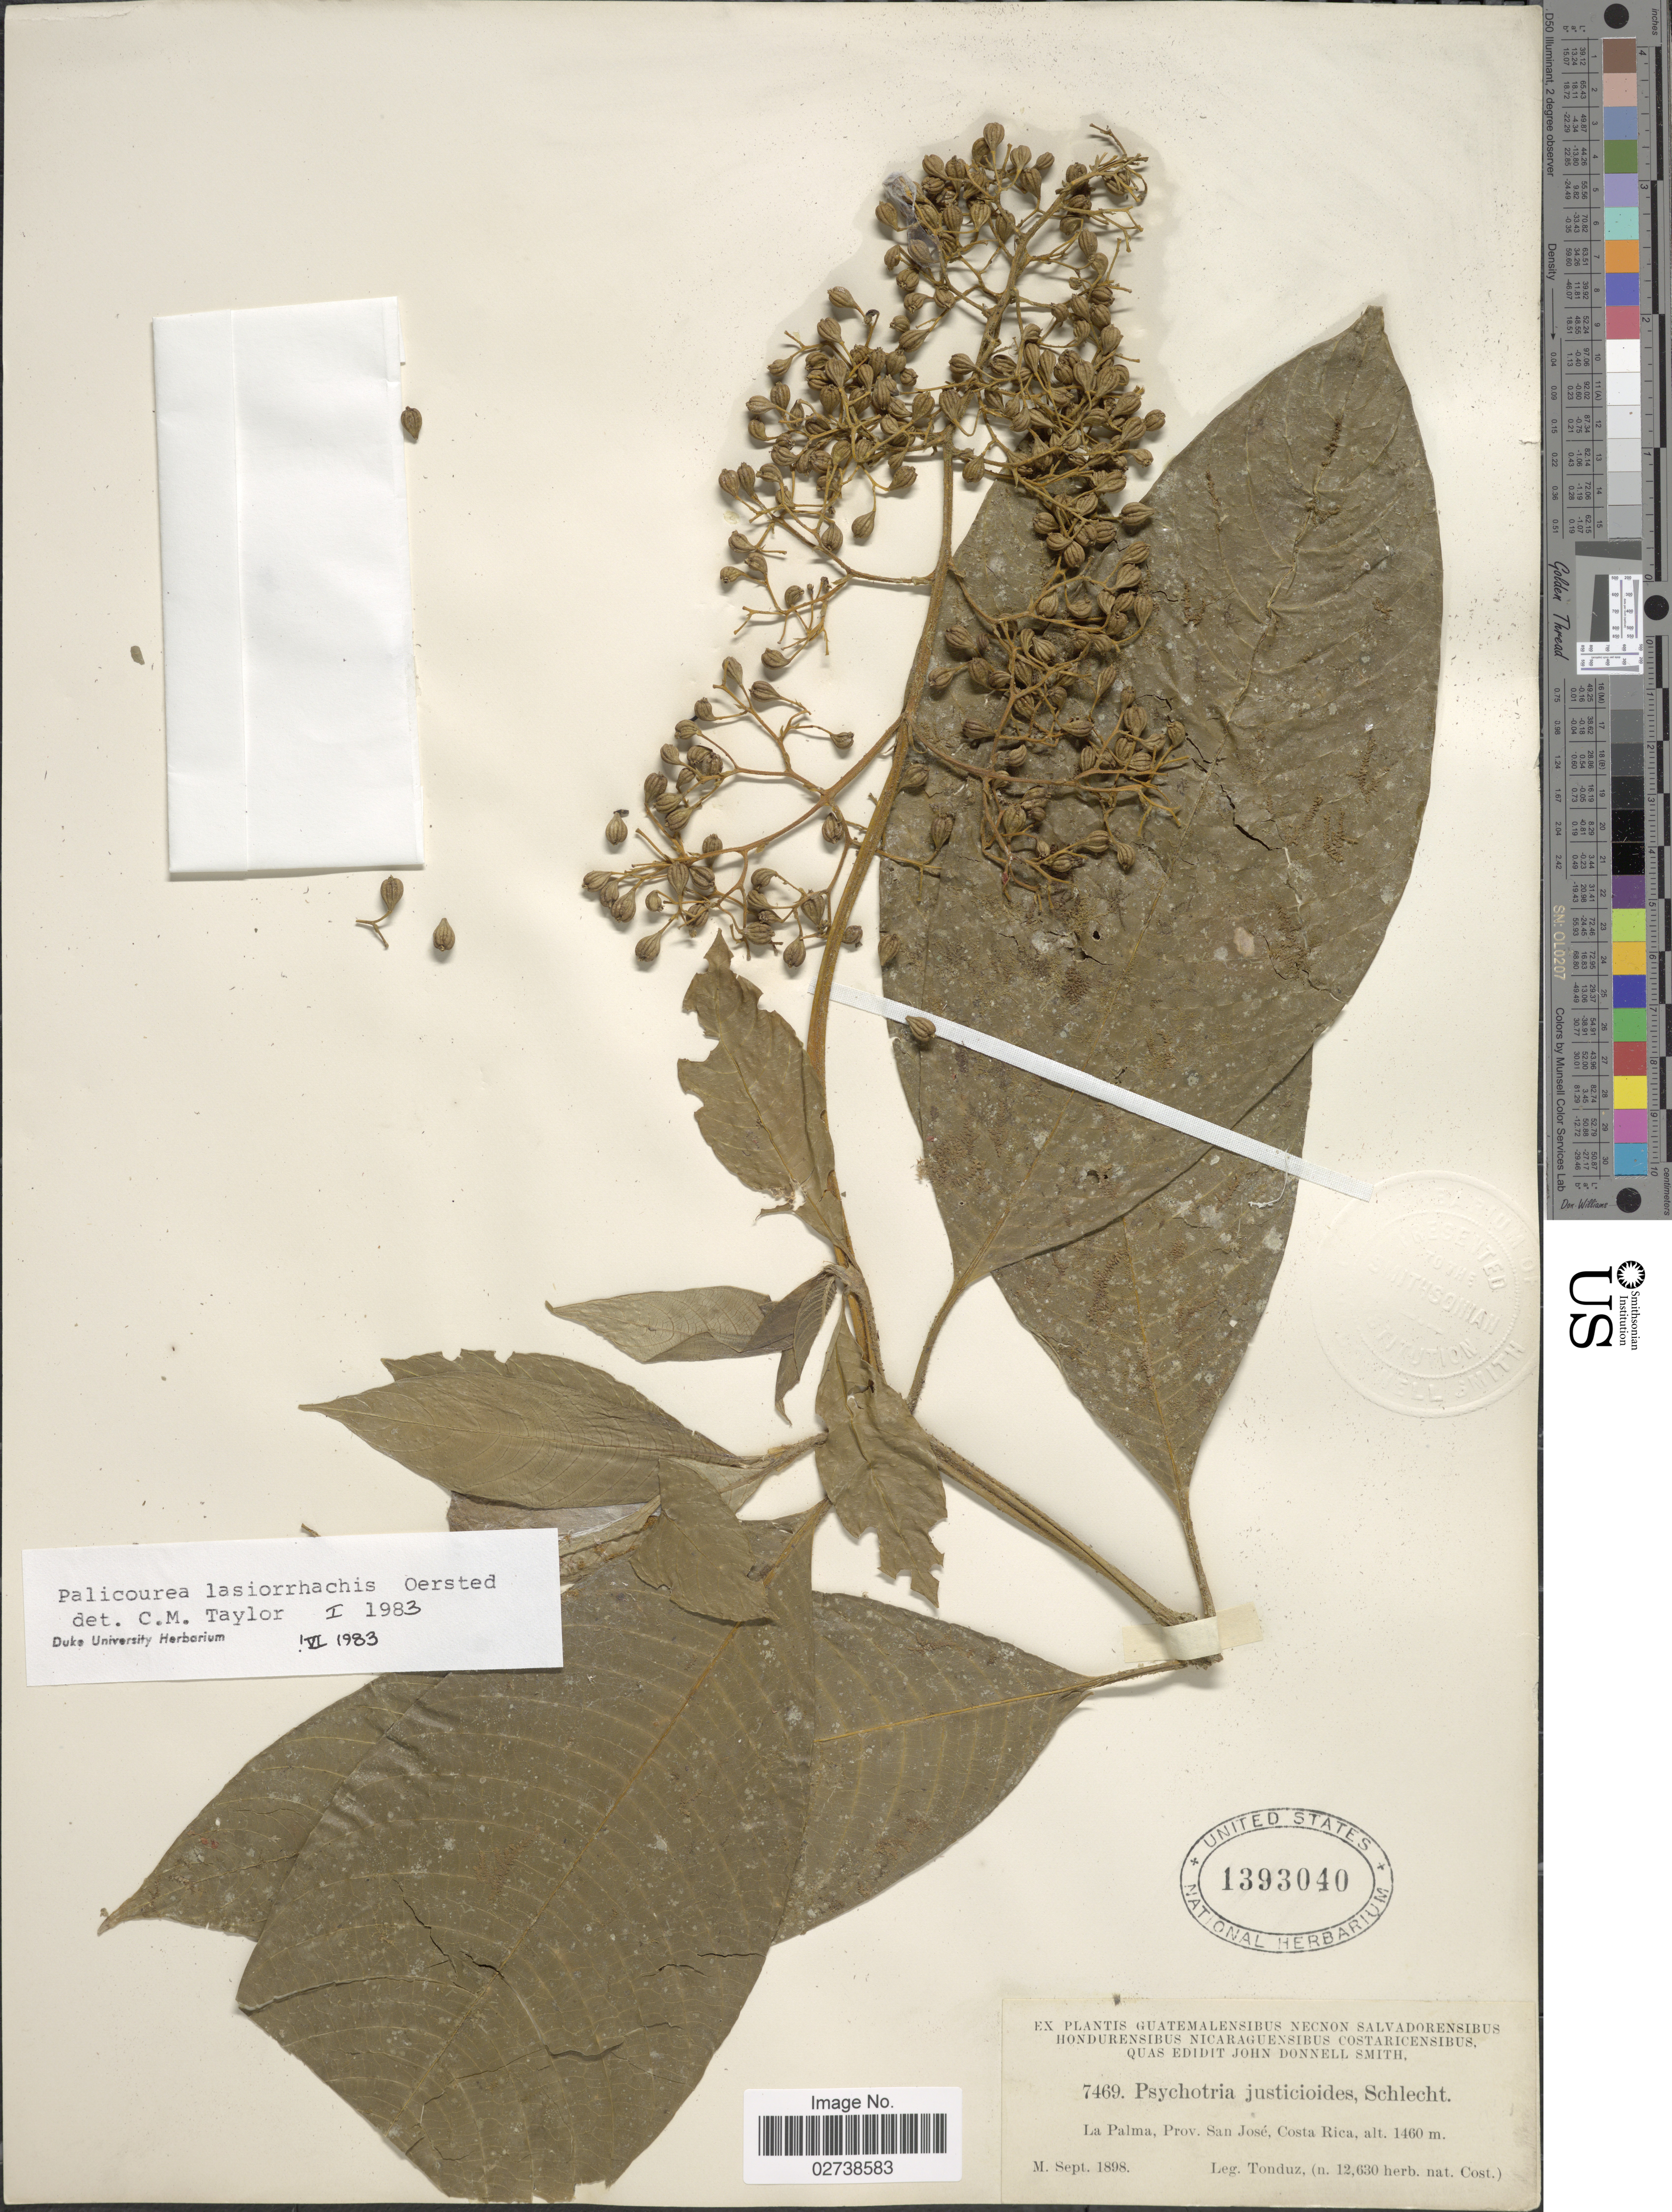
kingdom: Plantae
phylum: Tracheophyta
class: Magnoliopsida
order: Gentianales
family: Rubiaceae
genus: Palicourea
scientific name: Palicourea lasiorrhachis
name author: Oerst.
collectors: A. Tonduz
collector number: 7469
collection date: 1898-09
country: Costa Rica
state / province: San José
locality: La Palma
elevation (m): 1460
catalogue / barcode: US 1393040